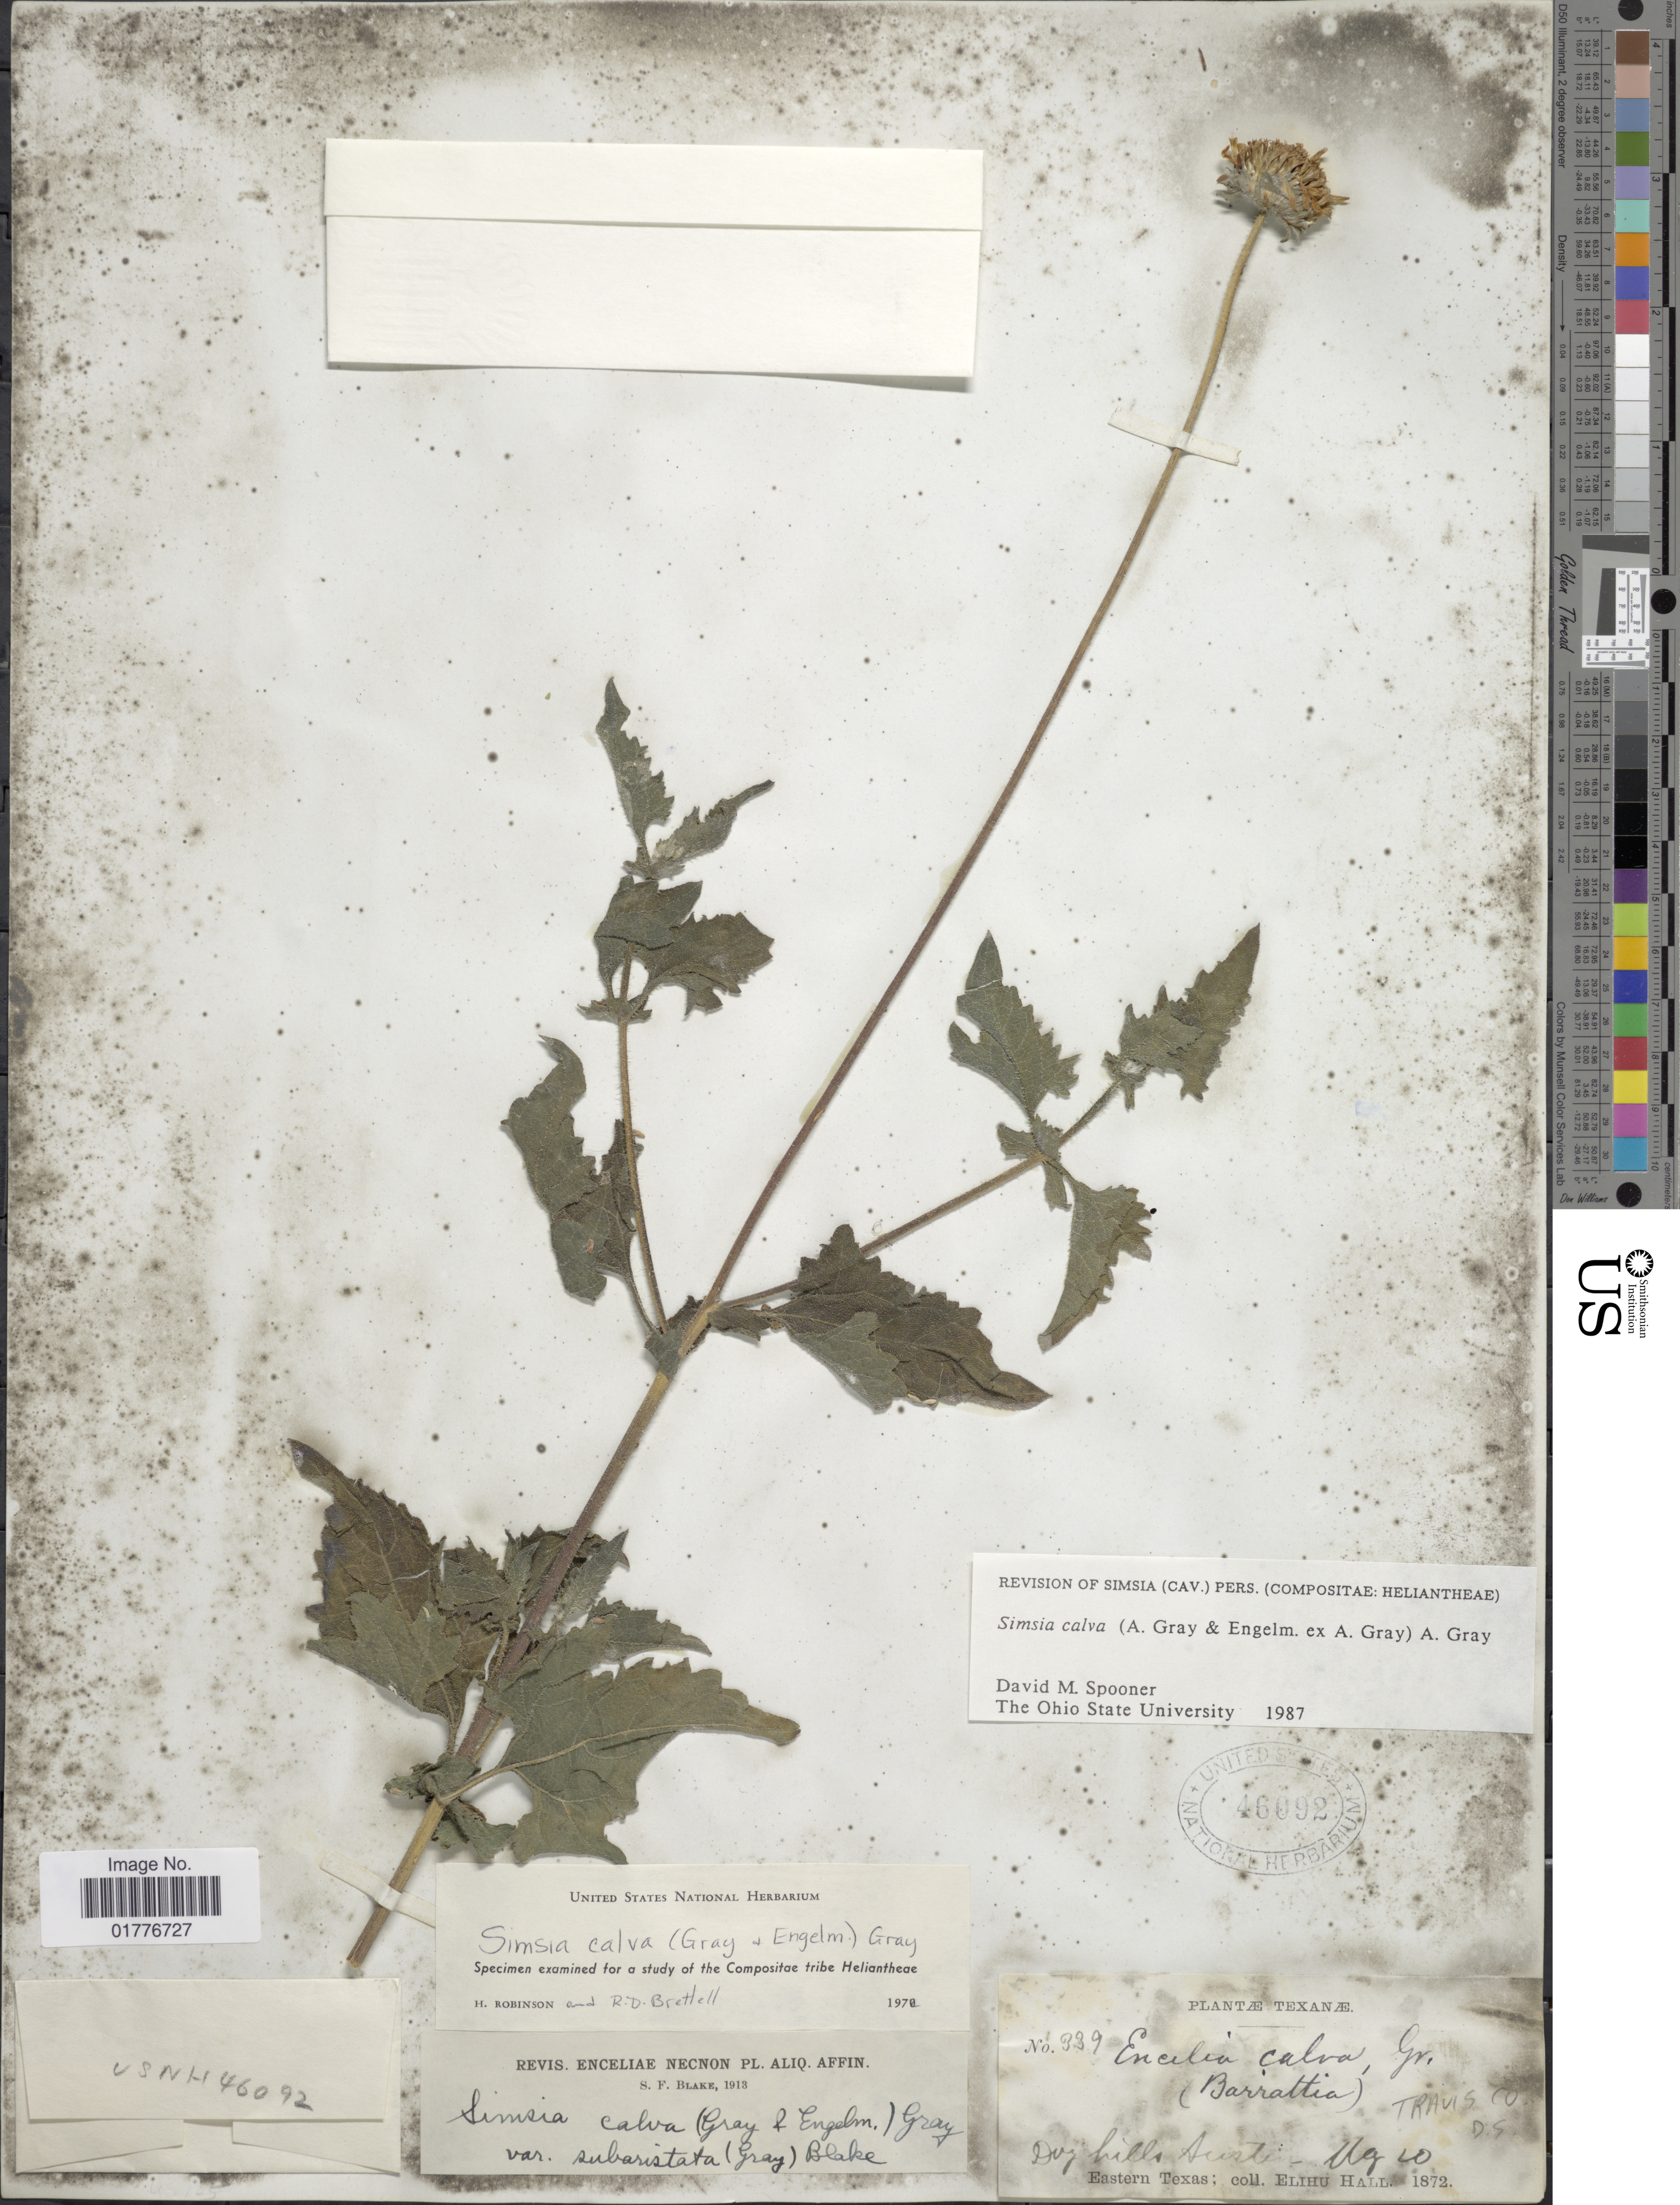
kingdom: Plantae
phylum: Tracheophyta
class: Magnoliopsida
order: Asterales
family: Asteraceae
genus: Simsia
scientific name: Simsia calva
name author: A. Gray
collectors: E. Hall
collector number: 339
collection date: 1872-08-10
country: United States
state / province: Texas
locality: Austin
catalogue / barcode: US 46092